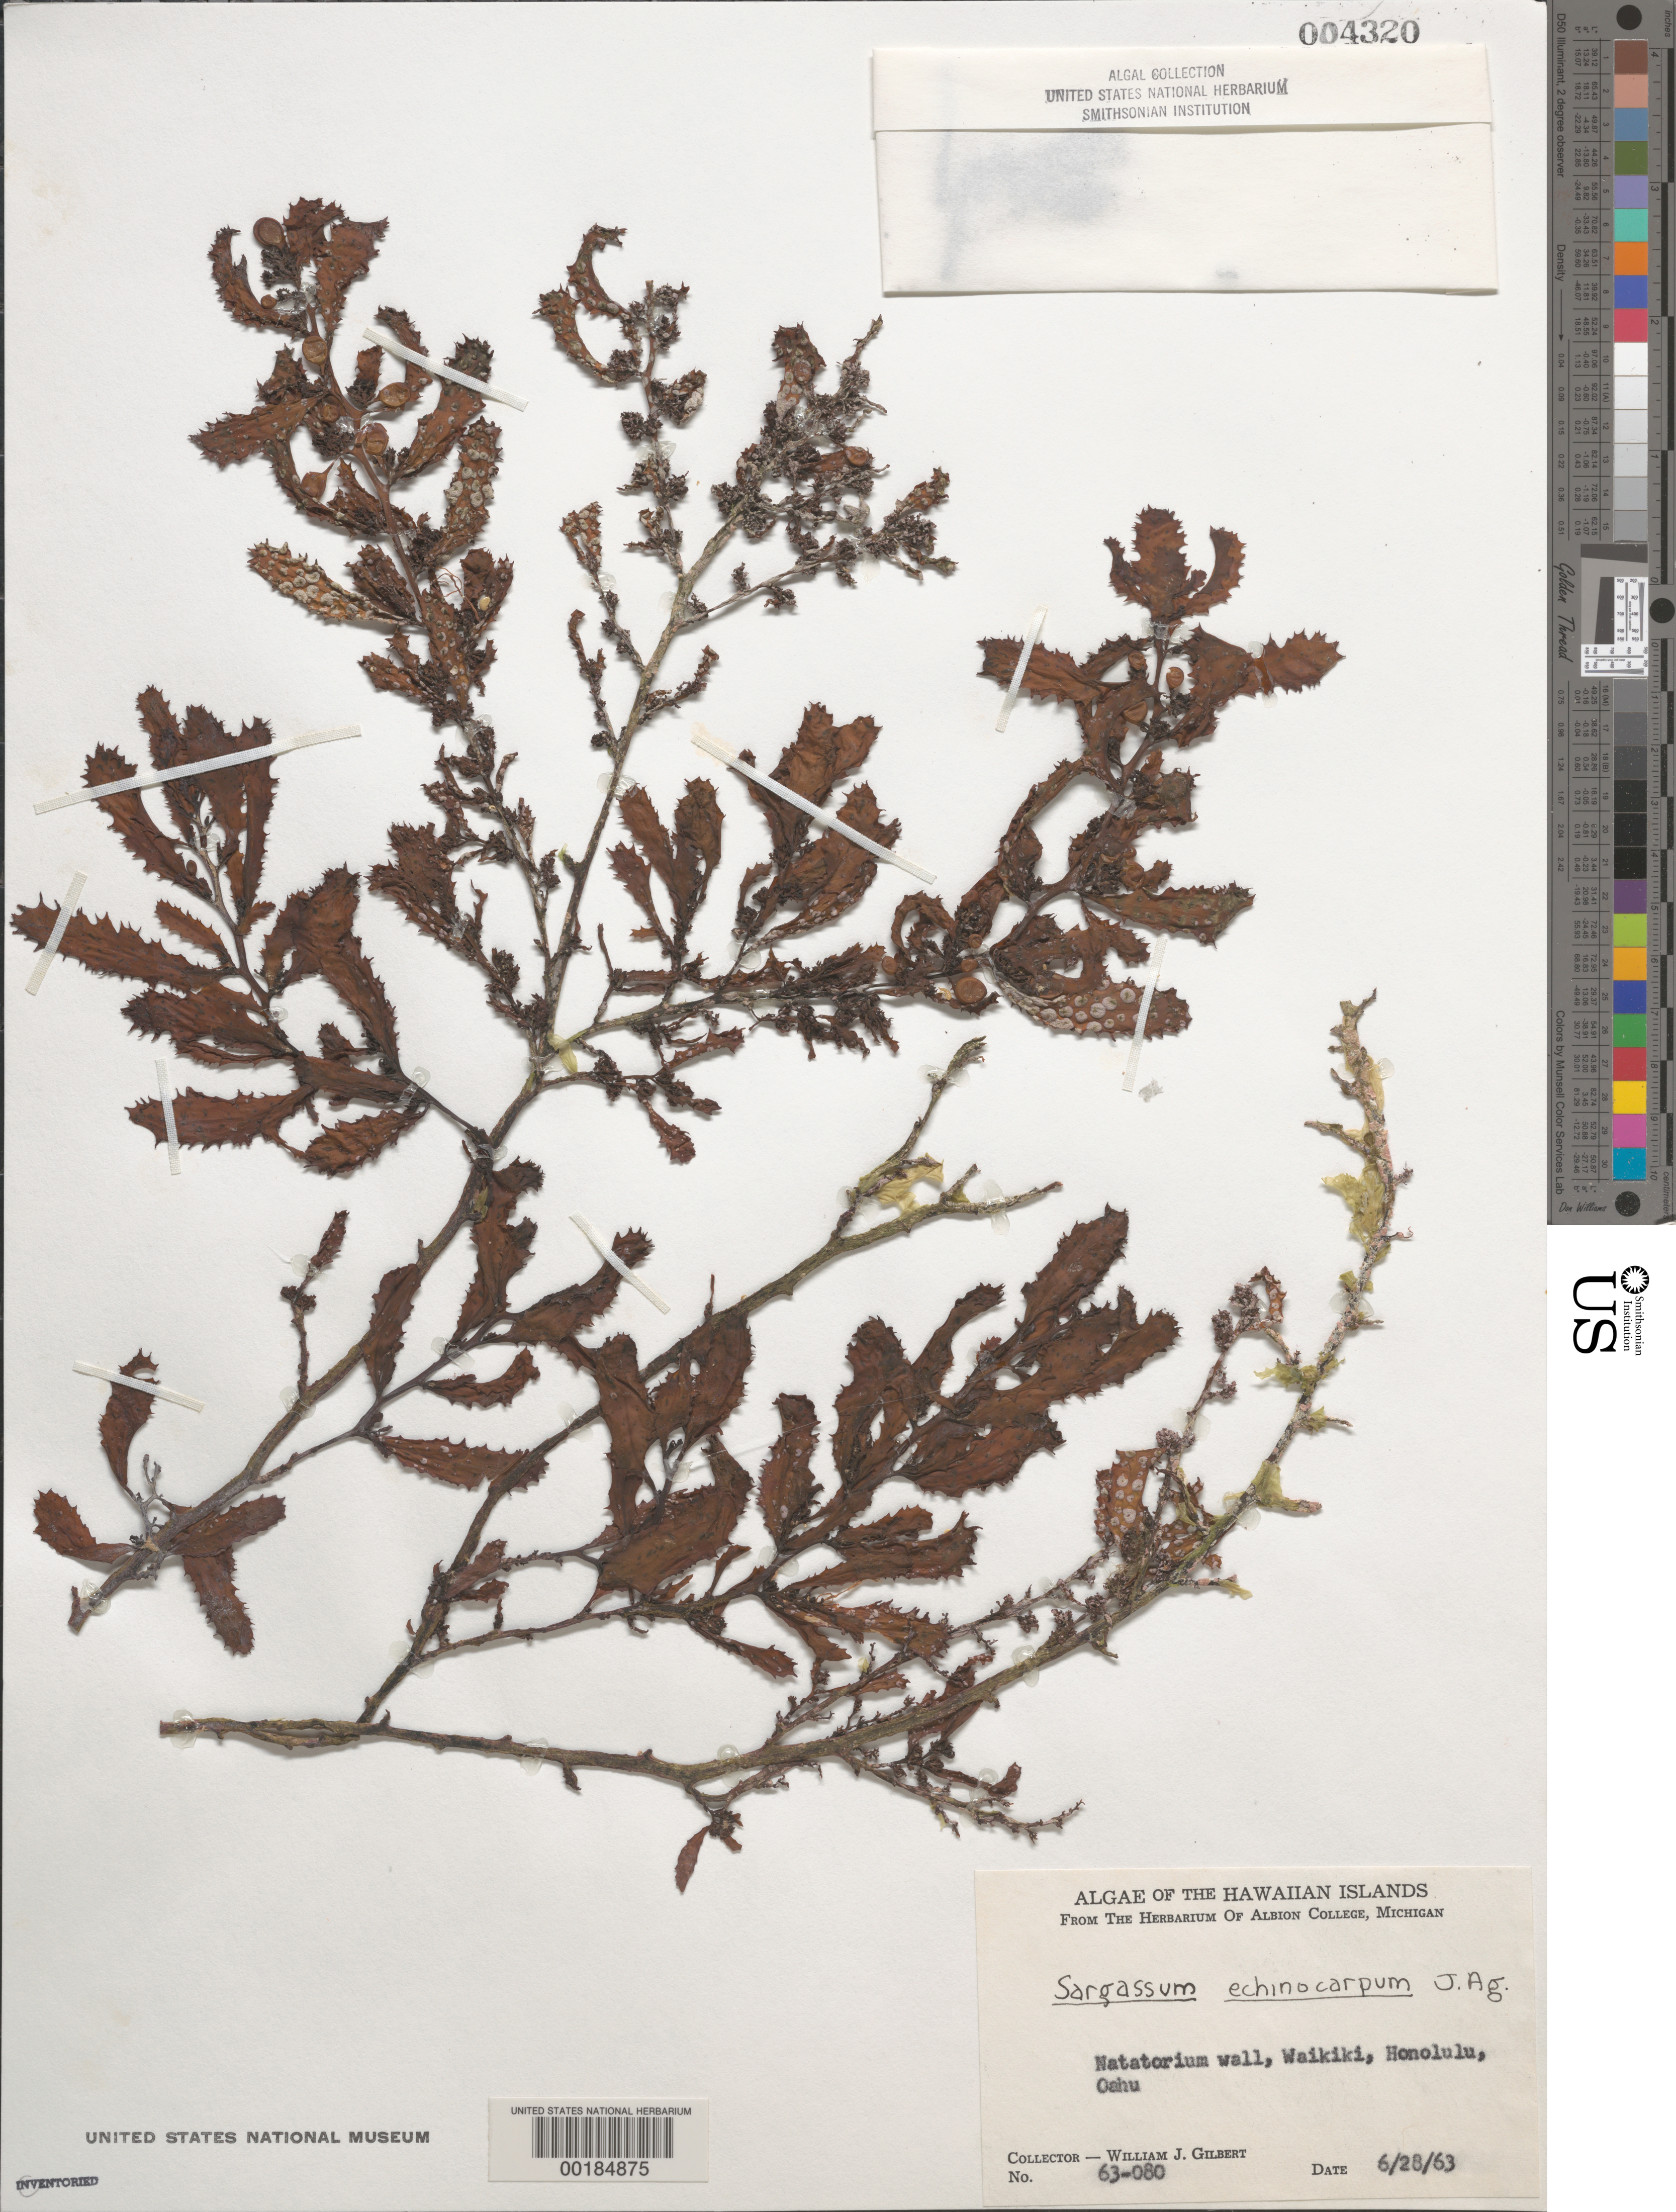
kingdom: Chromista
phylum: Ochrophyta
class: Phaeophyceae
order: Fucales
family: Sargassaceae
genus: Sargassum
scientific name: Sargassum aquifolium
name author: (Turner) C. Agardh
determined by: Algae name updating Project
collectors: W. J. Gilbert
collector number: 63-080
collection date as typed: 28 Jun 1963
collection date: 1963-06-28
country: United States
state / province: Hawaii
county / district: Honolulu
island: Oahu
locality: Honolulu, Waikiki, Natatorium wall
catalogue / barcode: US 4320